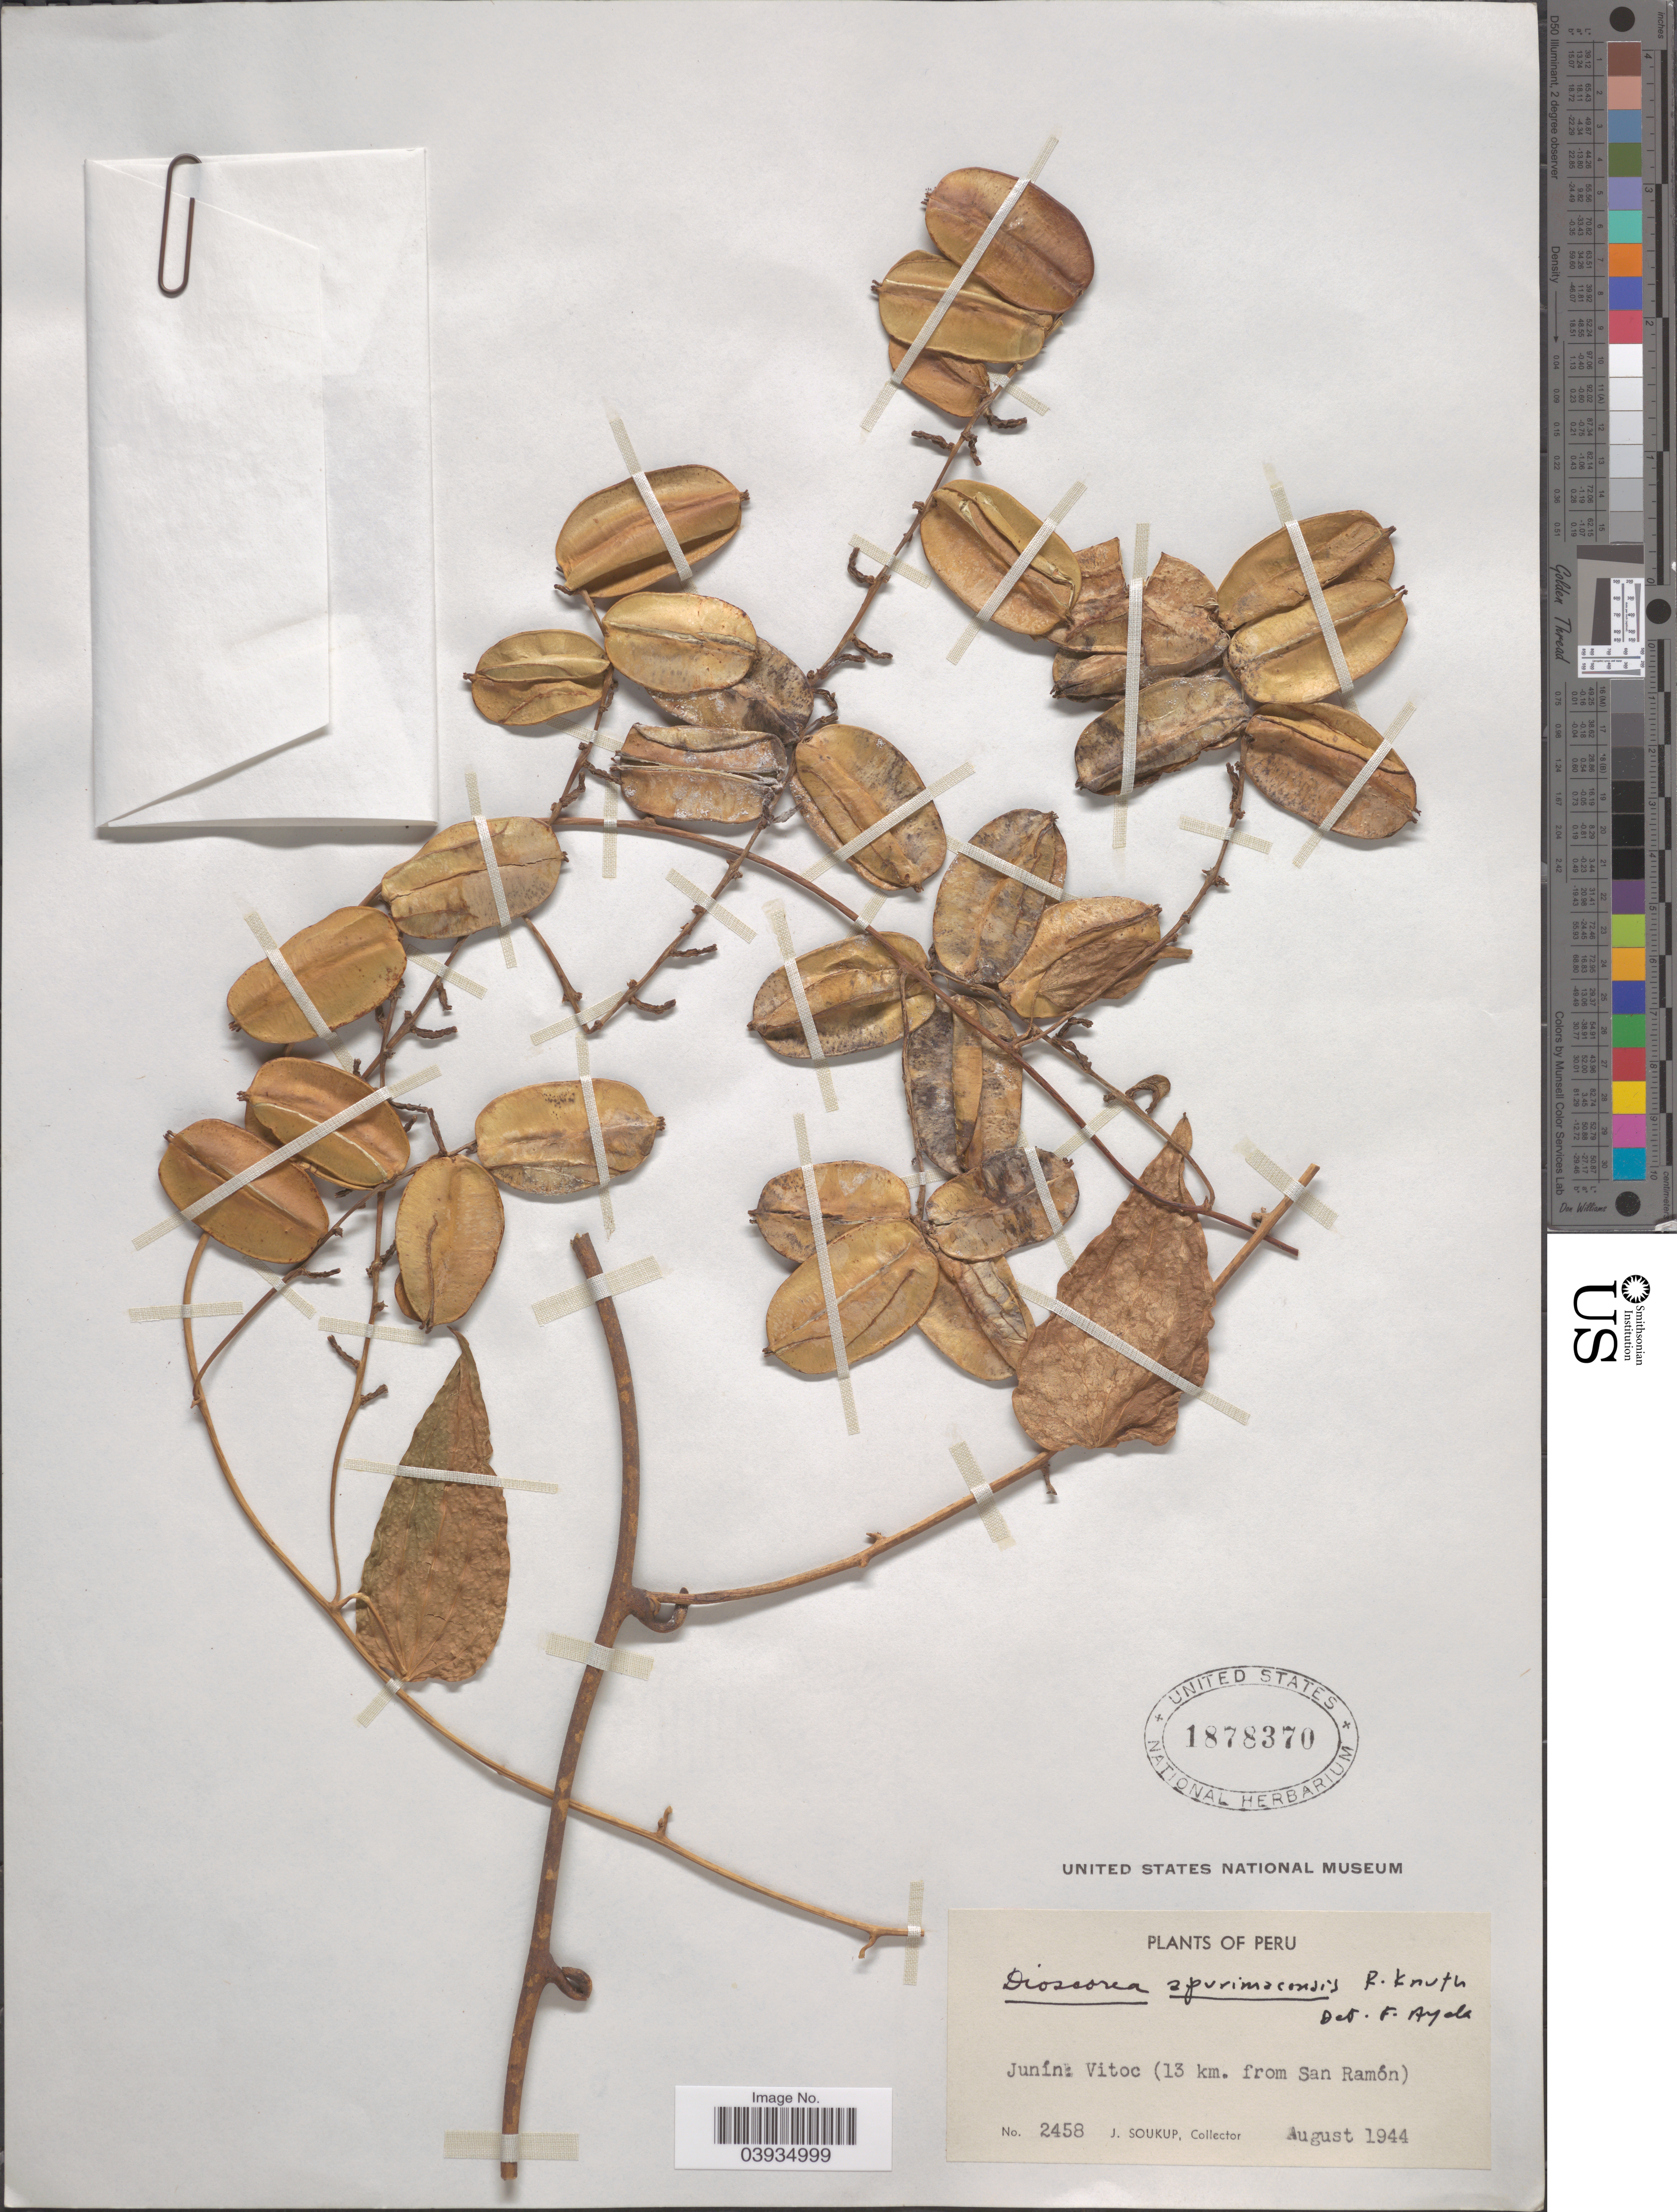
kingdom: Plantae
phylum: Tracheophyta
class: Liliopsida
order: Dioscoreales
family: Dioscoreaceae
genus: Dioscorea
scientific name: Dioscorea acanthogene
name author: Rusby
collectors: J. Soukup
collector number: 2458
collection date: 1944-08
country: Peru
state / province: Junín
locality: Vitoc (13 km. from San Ramón).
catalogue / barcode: US 1878370